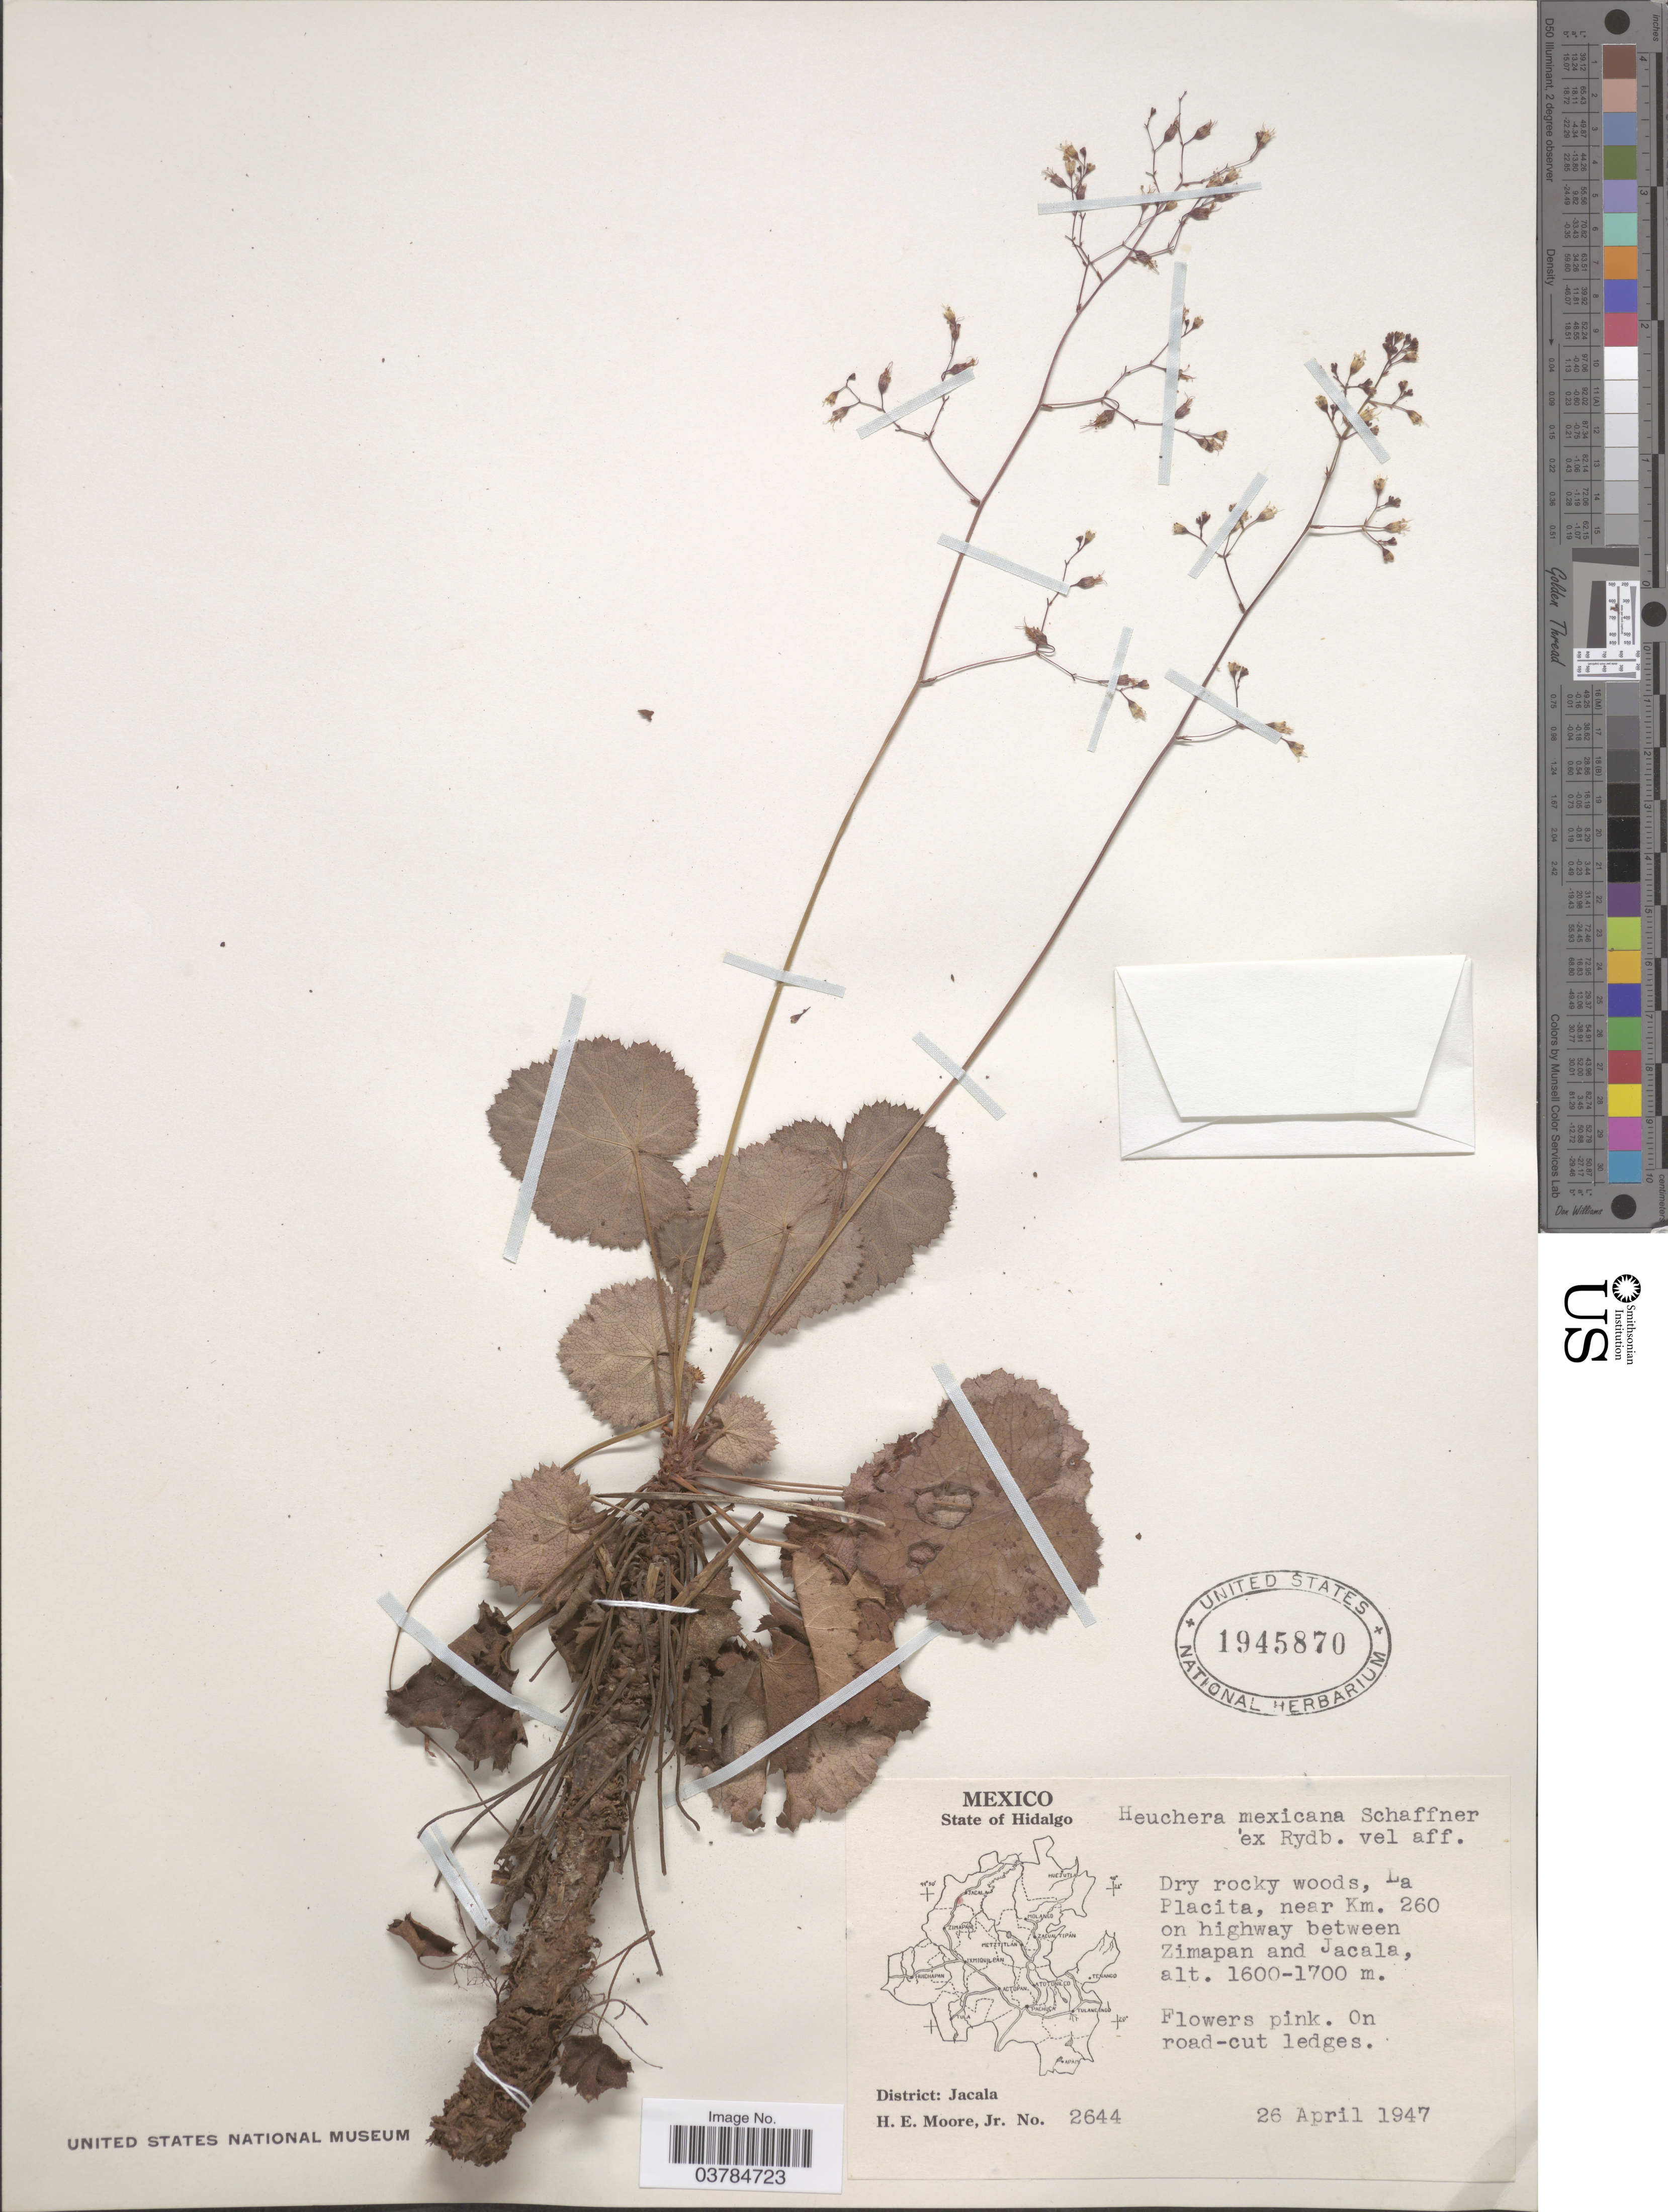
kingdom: Plantae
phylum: Tracheophyta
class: Magnoliopsida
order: Saxifragales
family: Saxifragaceae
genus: Heuchera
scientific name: Heuchera mexicana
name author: W. Schaffn. ex Rydb.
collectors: H. Moore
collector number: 2644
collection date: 1947-04-26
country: Mexico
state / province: Hidalgo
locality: Dr rocky woods, La Placita, near Km. 260 on highway between Zimapan and Jacala. District: Jacala.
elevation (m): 1600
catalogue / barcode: US 1945870